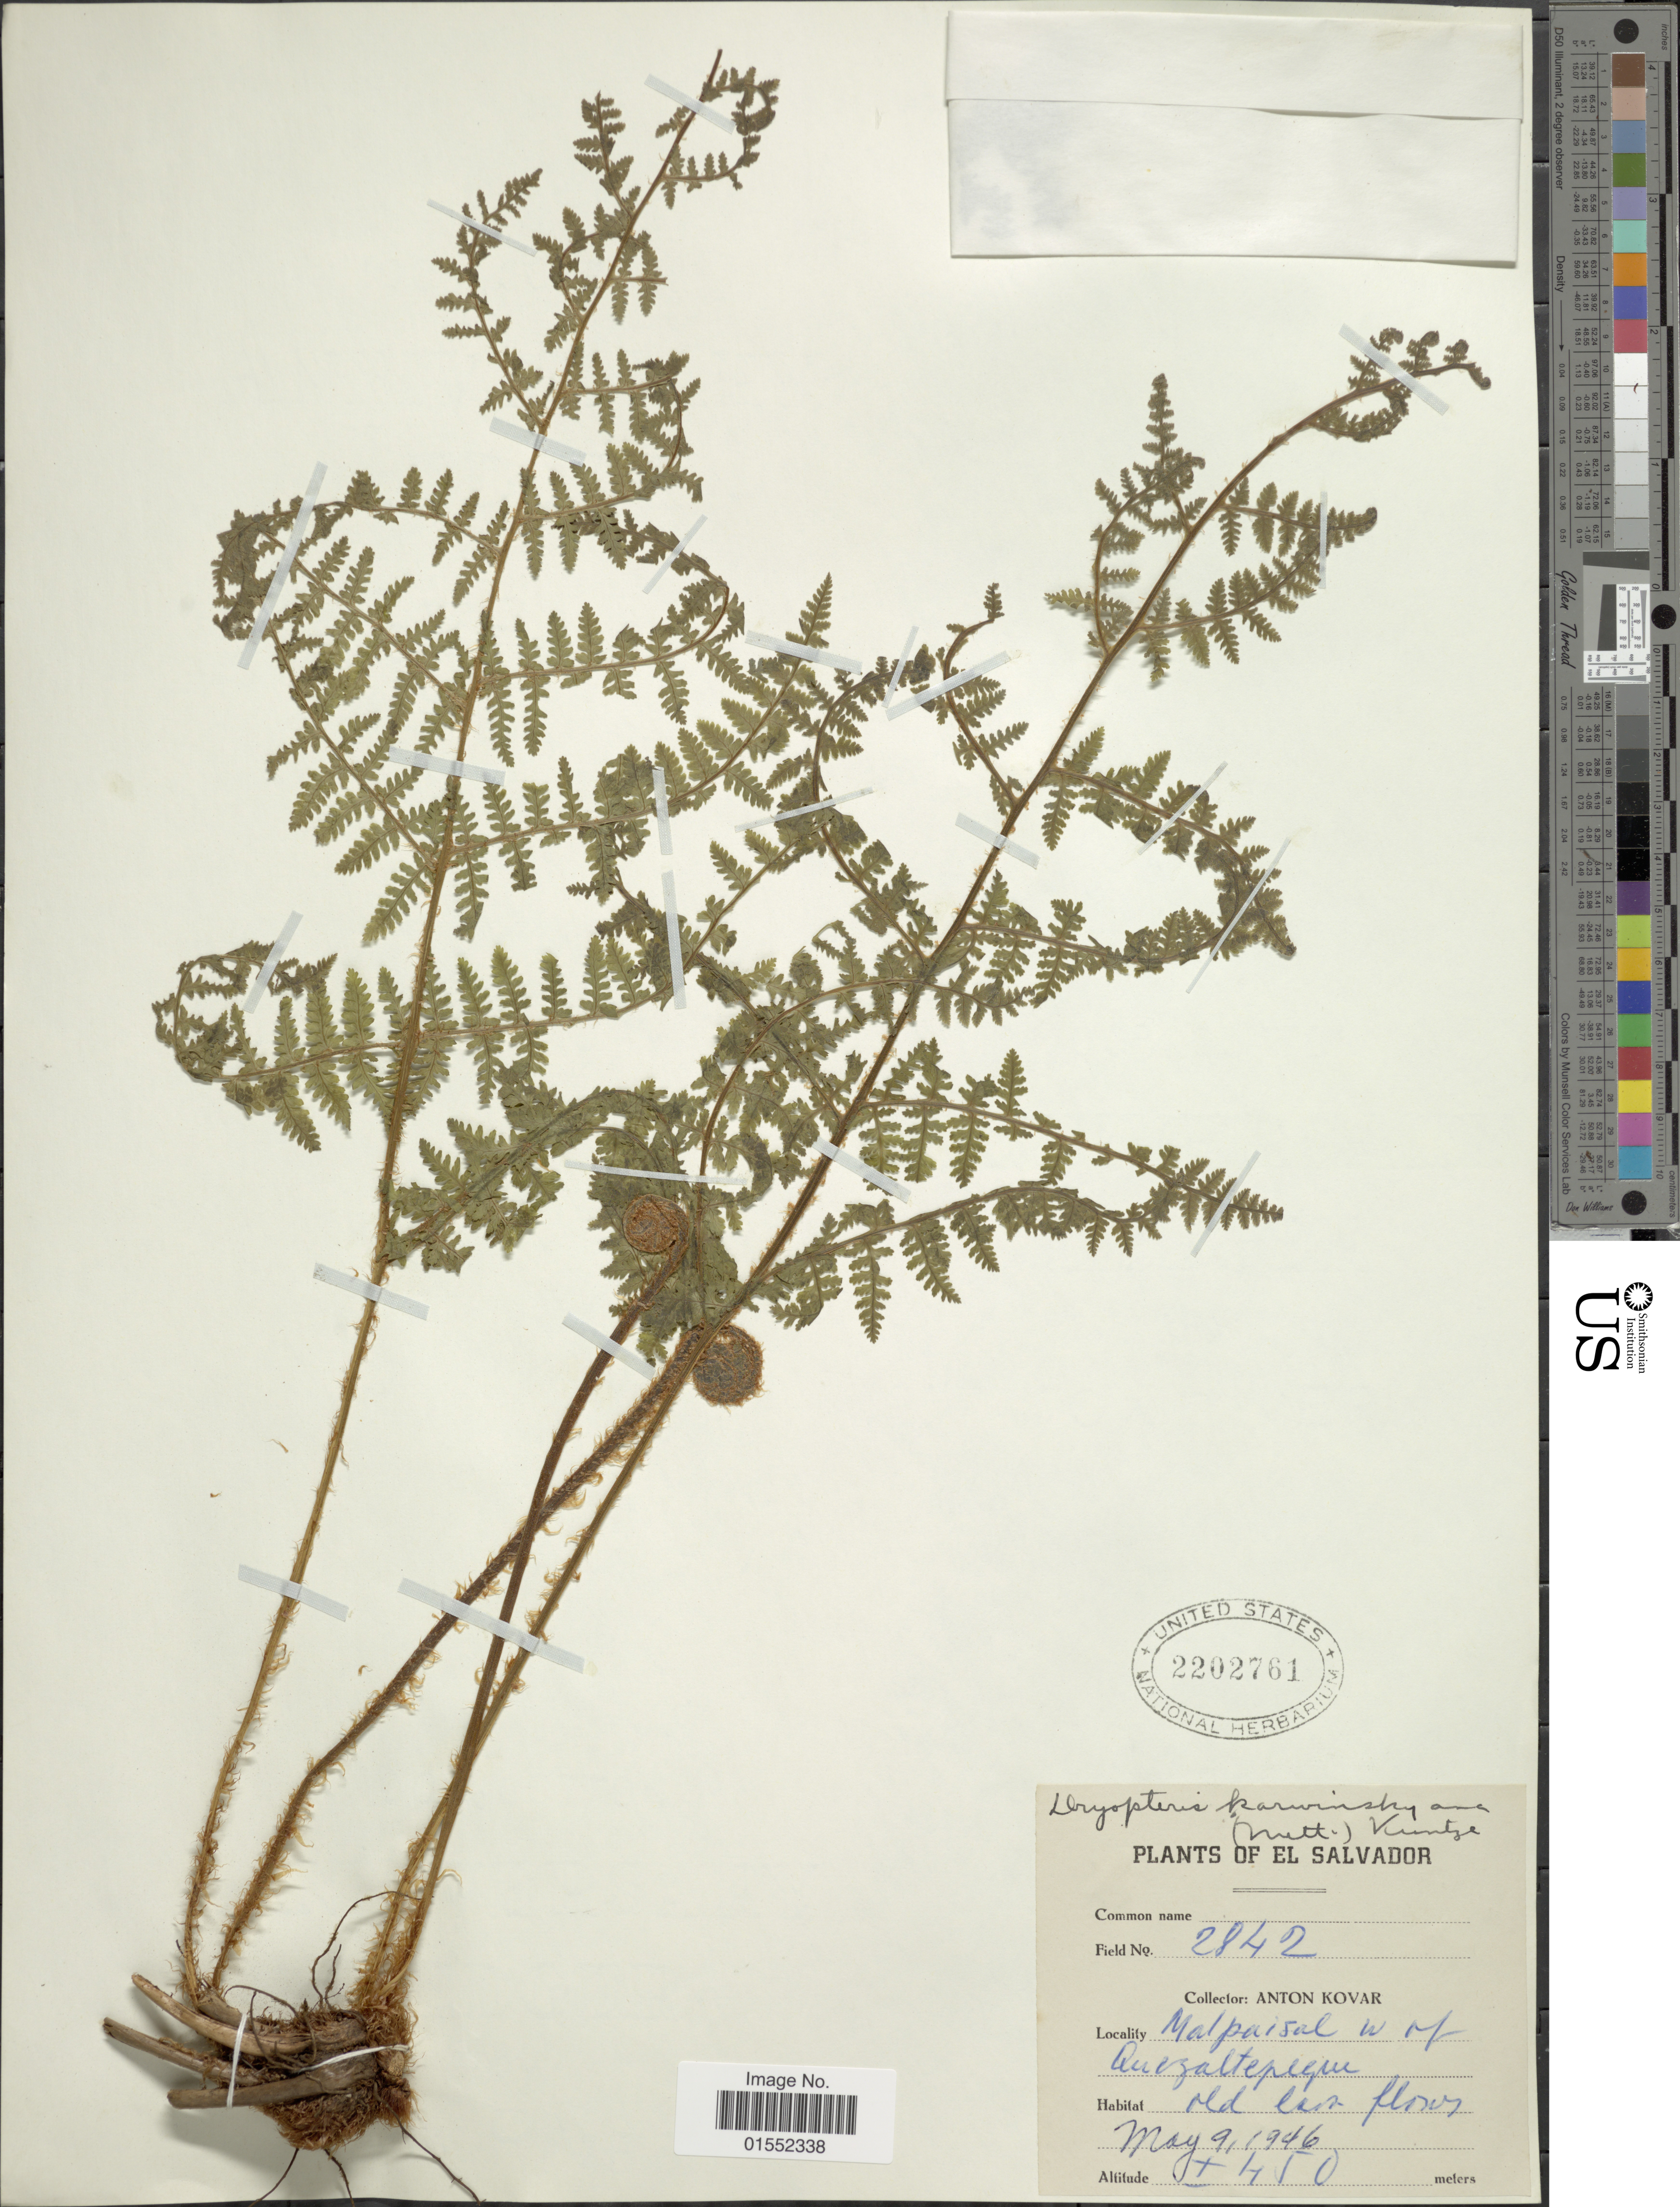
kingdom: Plantae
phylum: Tracheophyta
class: Polypodiopsida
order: Polypodiales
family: Dryopteridaceae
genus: Dryopteris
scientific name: Dryopteris karwinskyana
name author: (Mett.) Kuntze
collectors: A. Kovar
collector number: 2842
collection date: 1946-05-09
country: Guatemala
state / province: Sacatepéquez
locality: Malpaisal w of Quezaltepeque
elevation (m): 450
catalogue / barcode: US 2202761